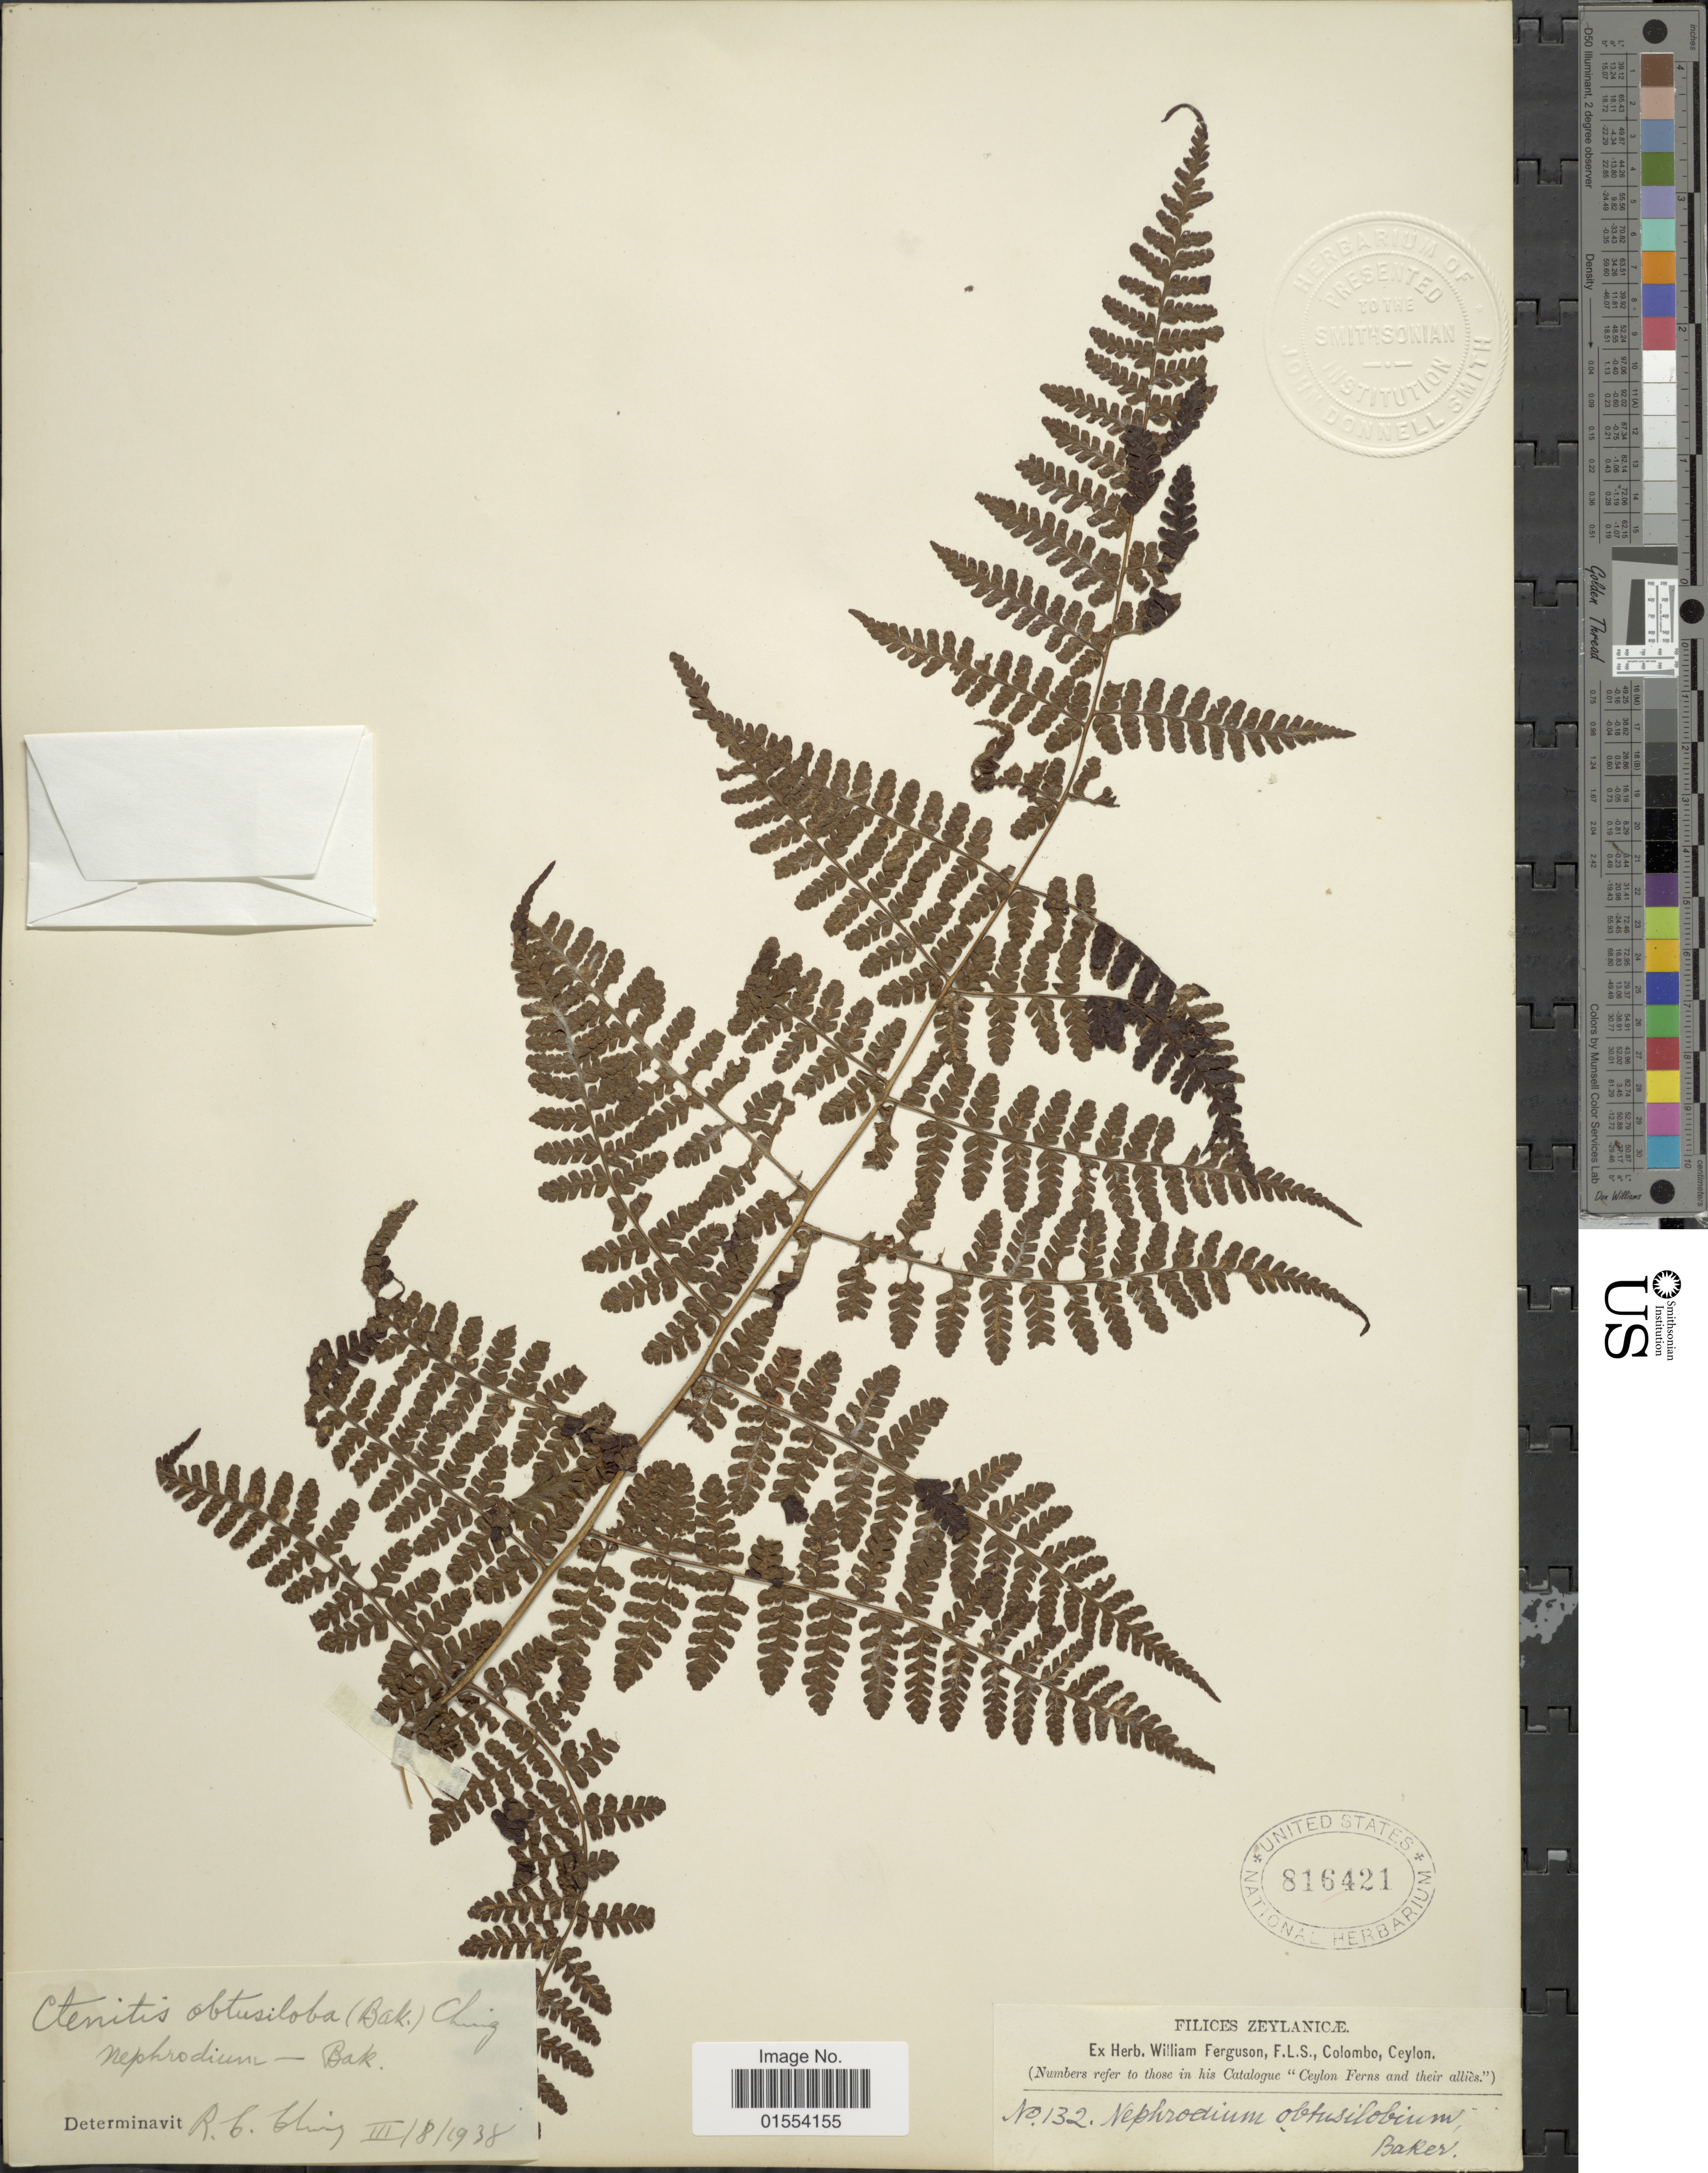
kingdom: Plantae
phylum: Tracheophyta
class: Polypodiopsida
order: Polypodiales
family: Dryopteridaceae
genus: Dryopteris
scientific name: Dryopteris ferruginea var. obtusiloba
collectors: ex herb. W. Ferguson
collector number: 132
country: Sri Lanka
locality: Zeylanicae, Ceylon.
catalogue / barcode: US 816421